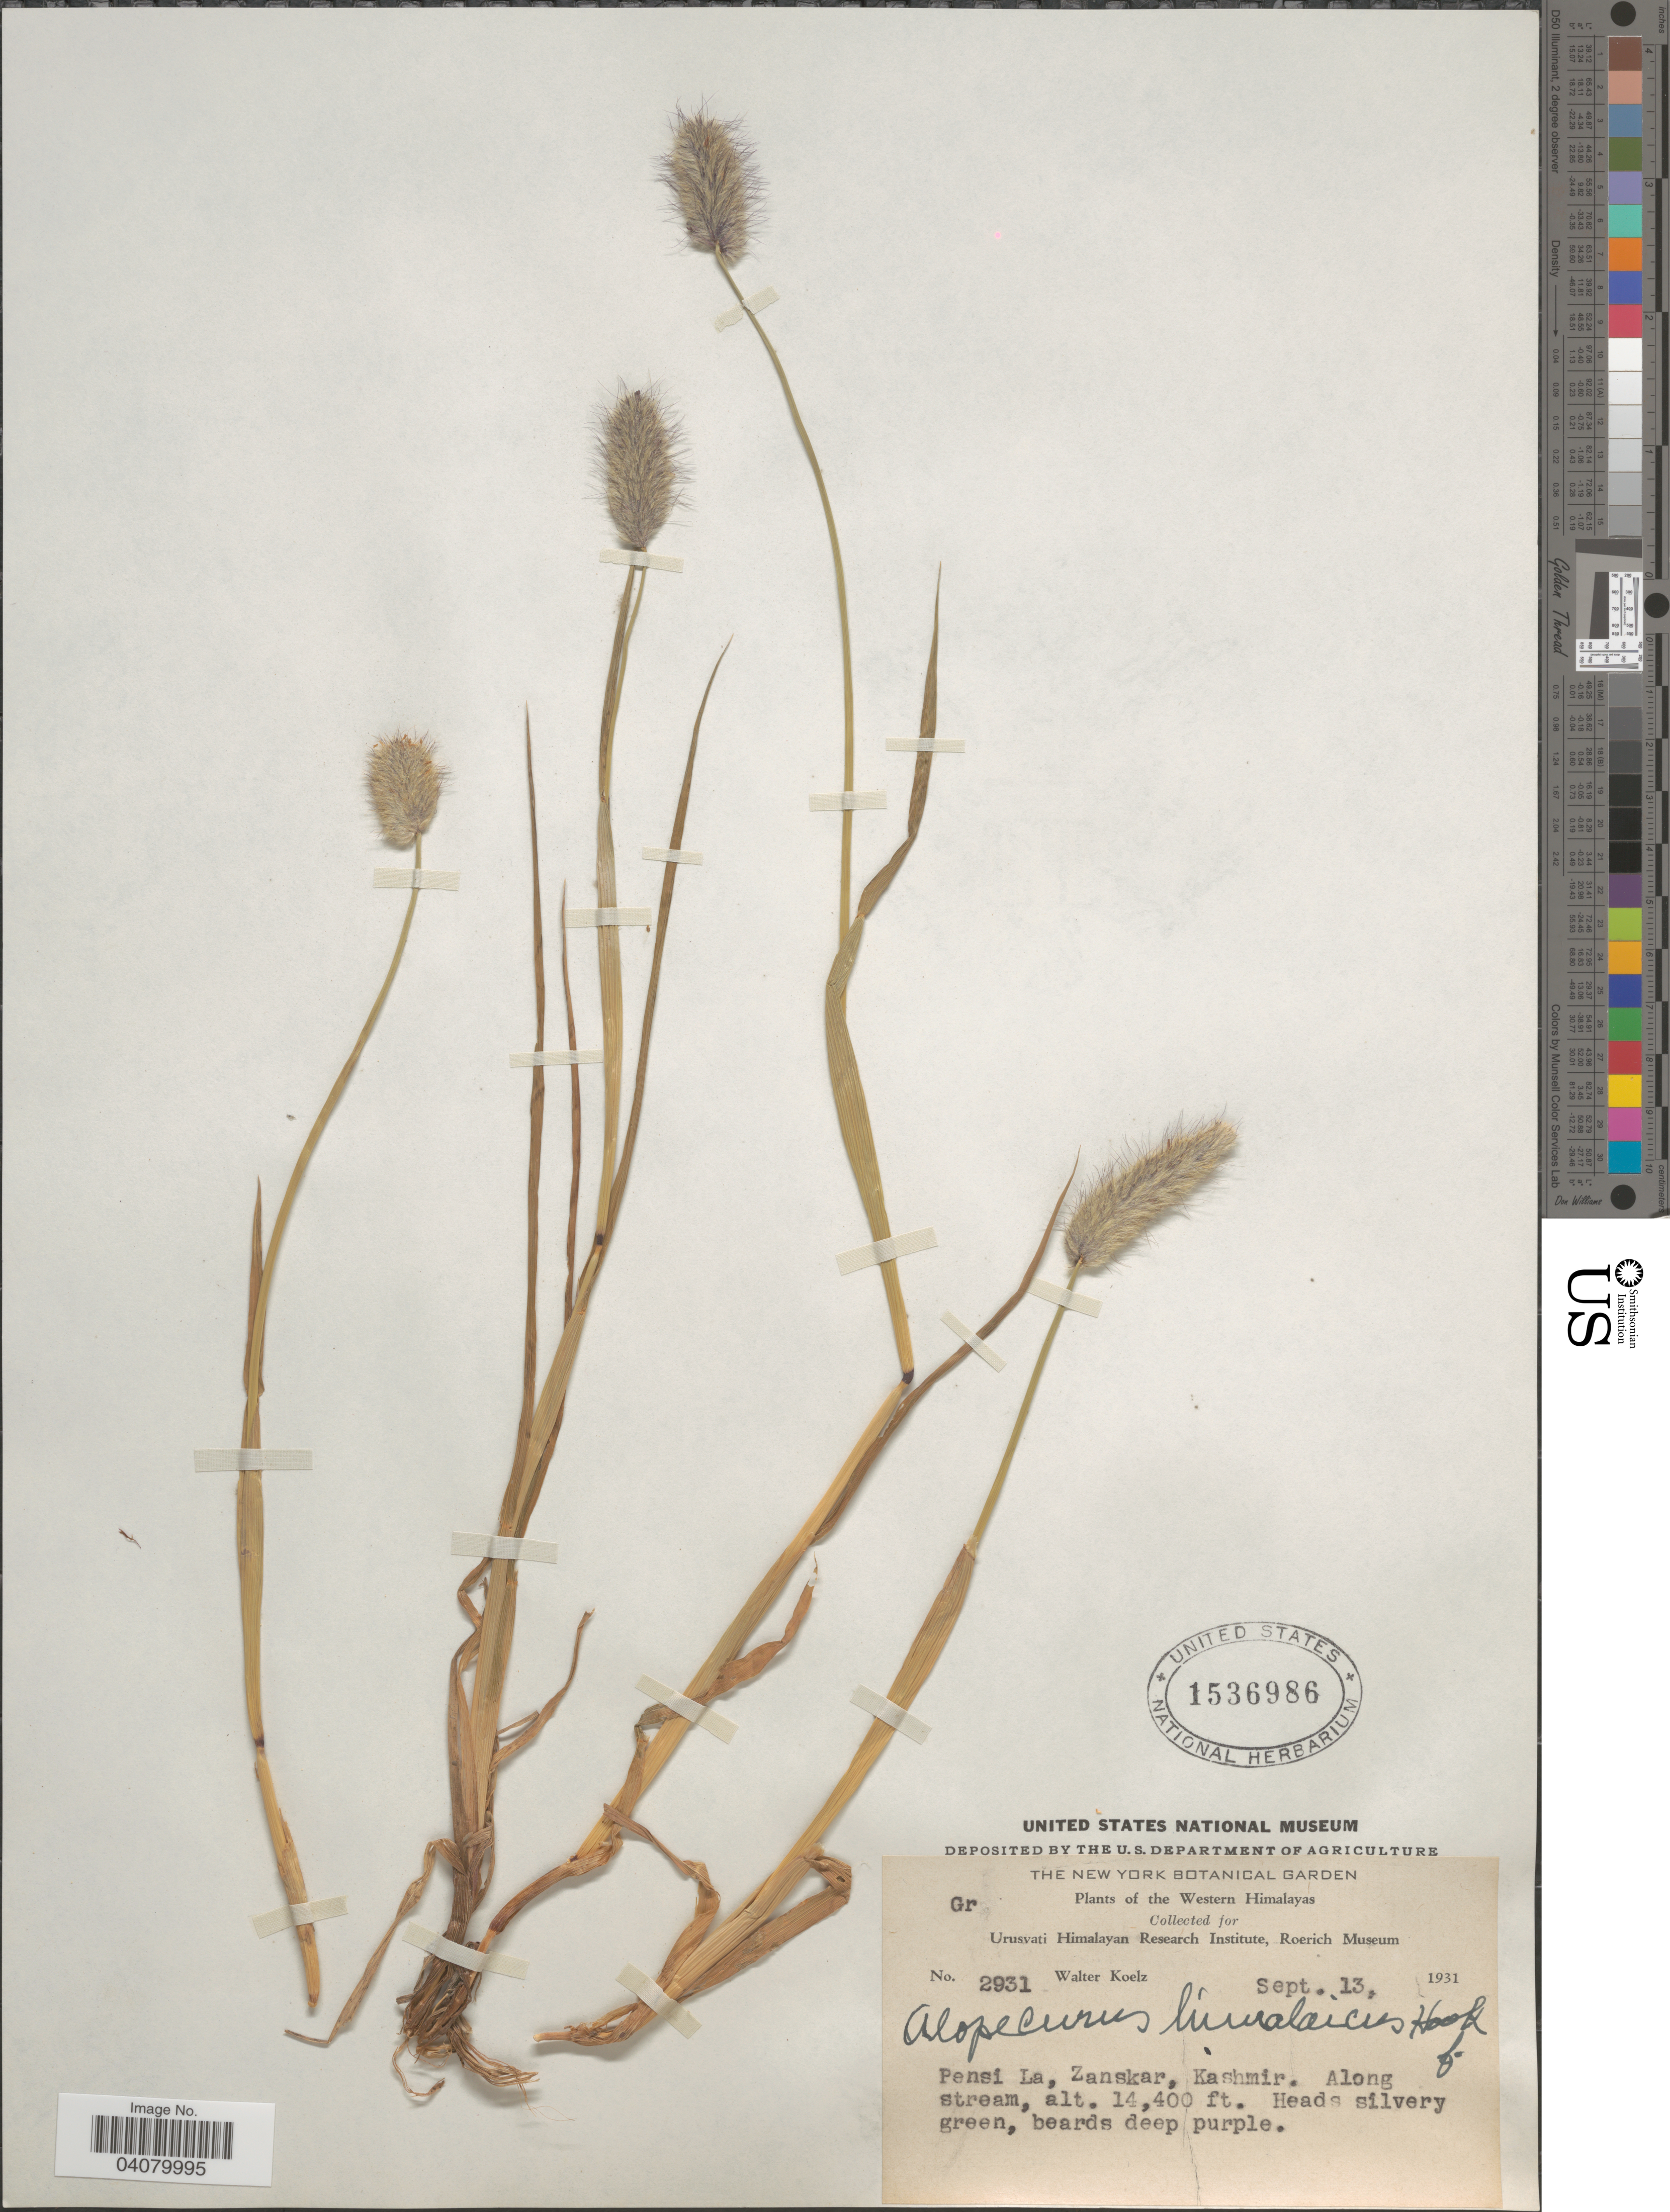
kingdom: Plantae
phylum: Tracheophyta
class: Liliopsida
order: Poales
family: Poaceae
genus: Alopecurus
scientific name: Alopecurus himalaicus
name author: Hook. f.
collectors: W. N. Koelz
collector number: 2931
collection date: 1931-09-13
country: India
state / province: Jammu and Kashmir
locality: Western Himalayas. Pensi La, Zanskar, Kashmir. Along stream.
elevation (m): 4389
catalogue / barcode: US 1536986